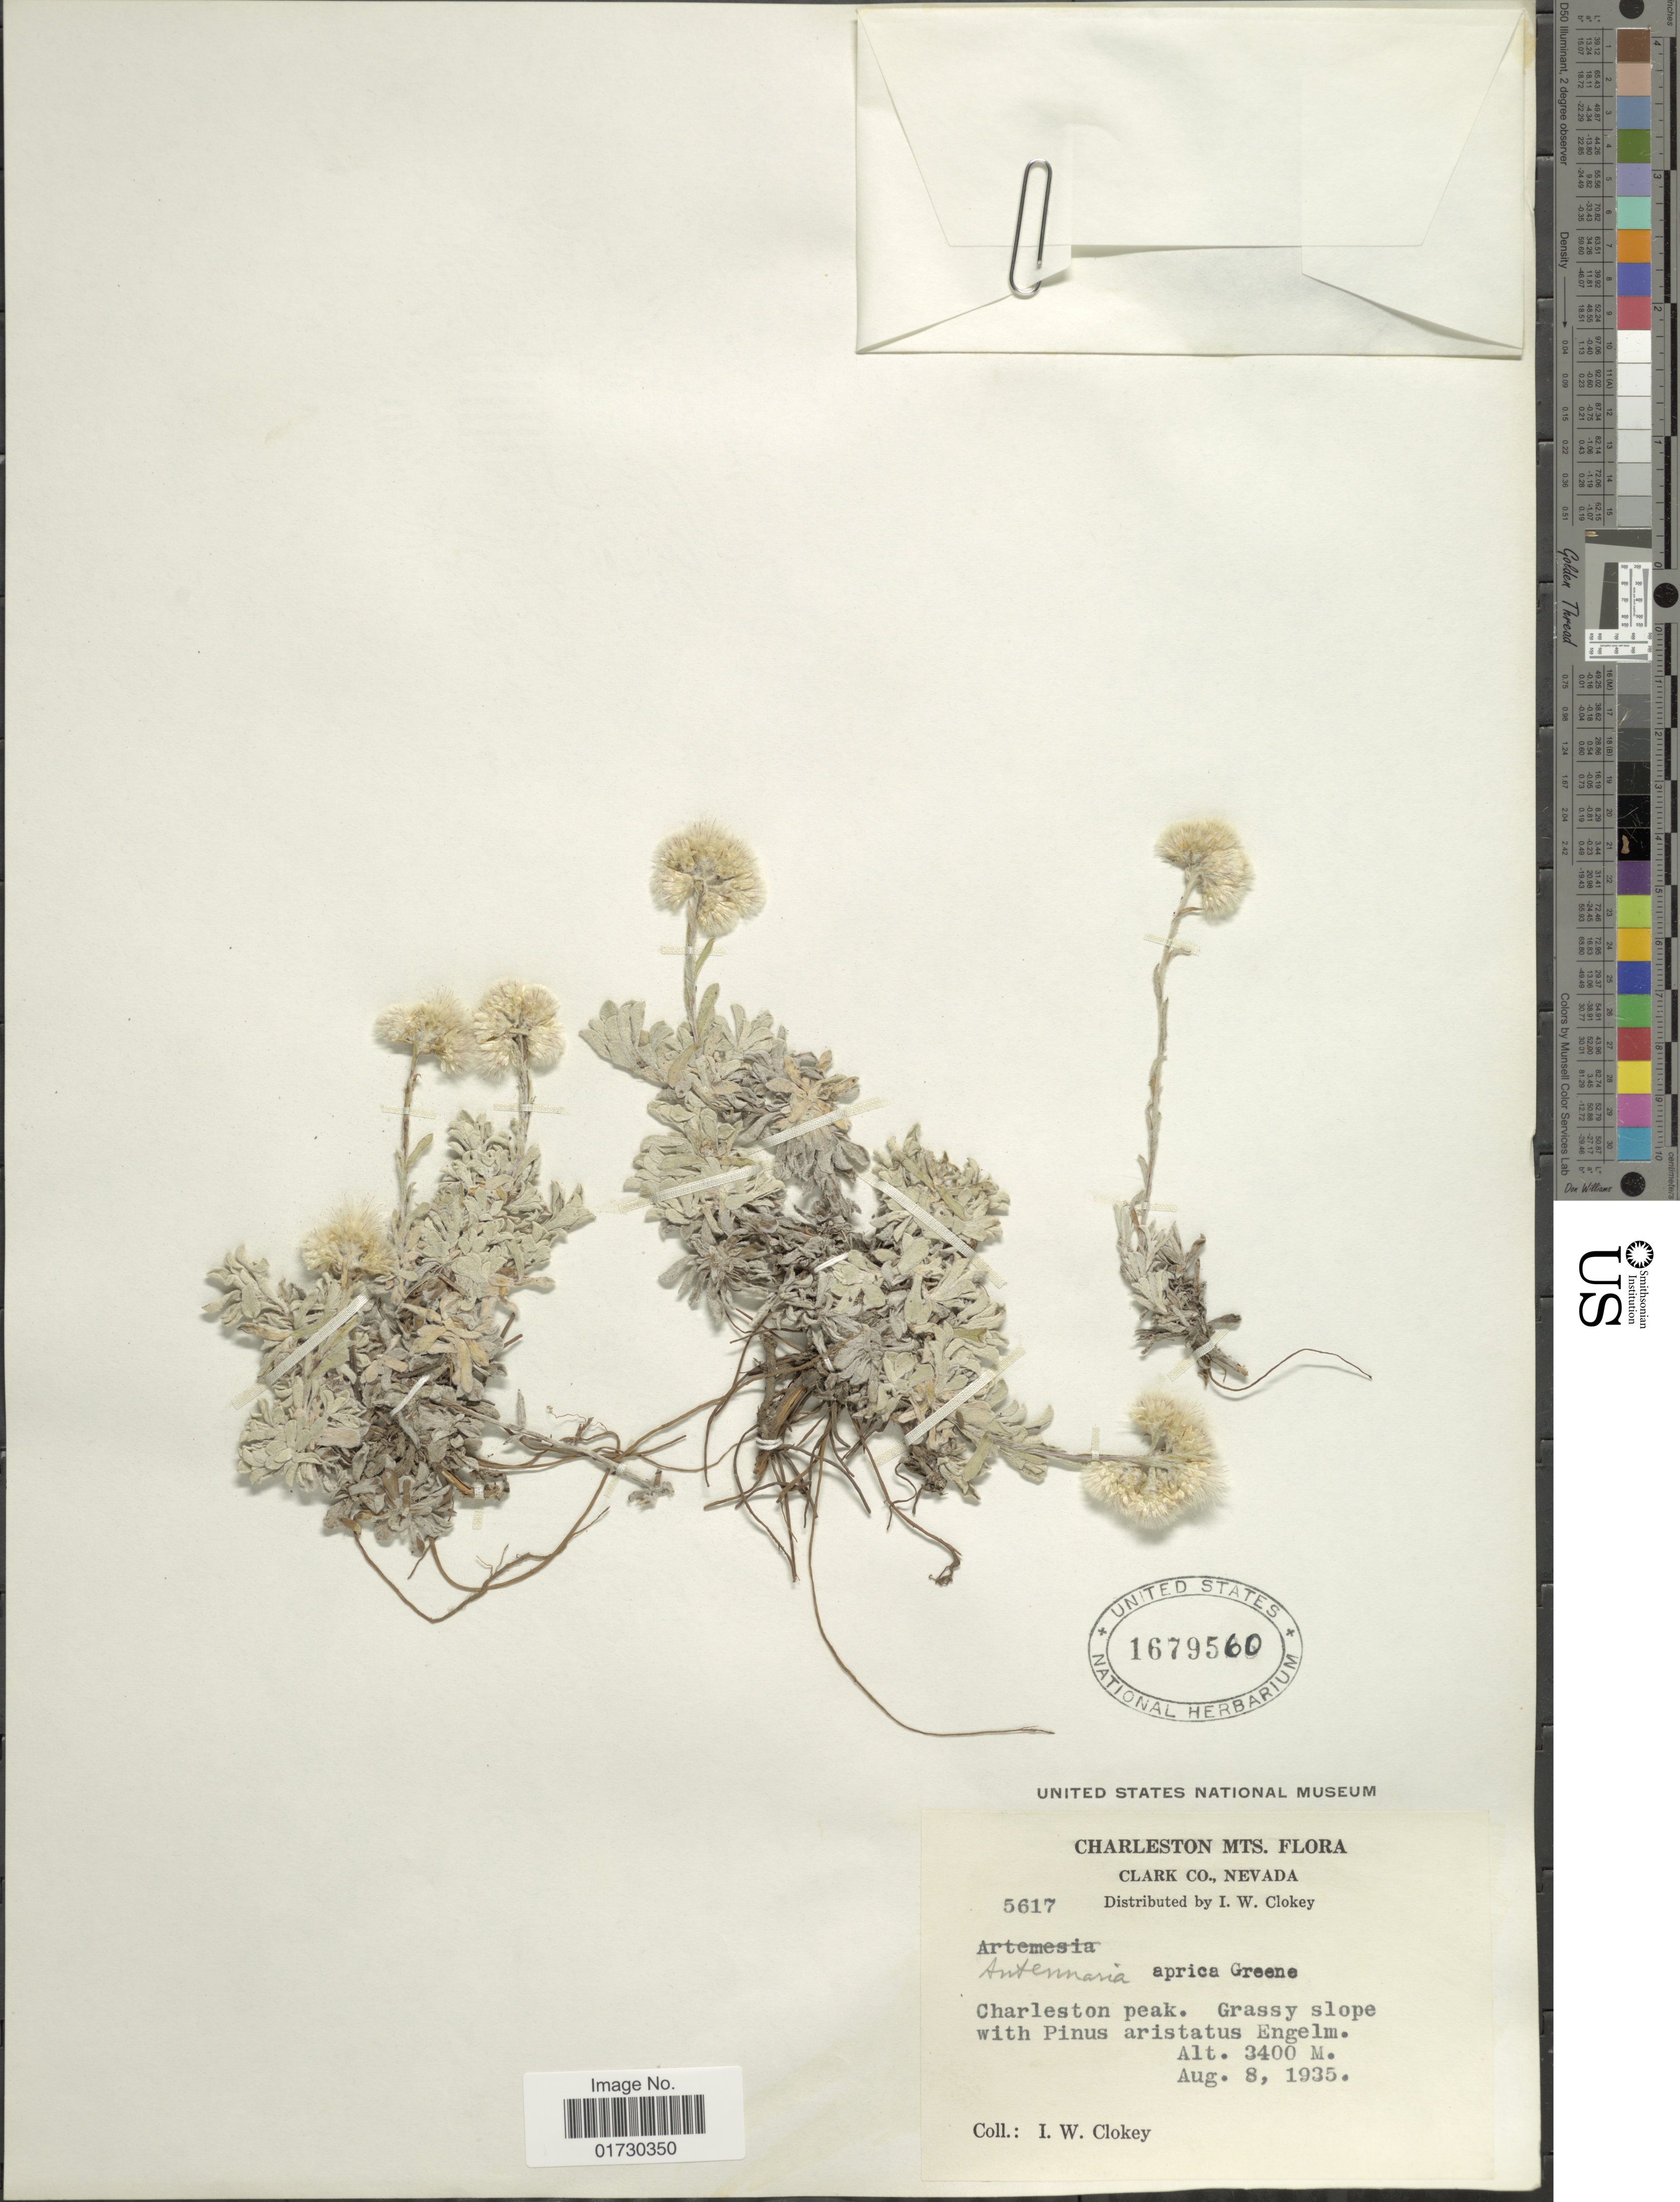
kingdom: Plantae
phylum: Tracheophyta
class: Magnoliopsida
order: Asterales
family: Asteraceae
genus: Antennaria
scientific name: Antennaria aprica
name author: Greene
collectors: I. W. Clokey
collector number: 5617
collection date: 1935-08-08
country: United States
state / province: Nevada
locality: Clark Co., Nevada, Charleston peak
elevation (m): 3400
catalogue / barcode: US 1679560